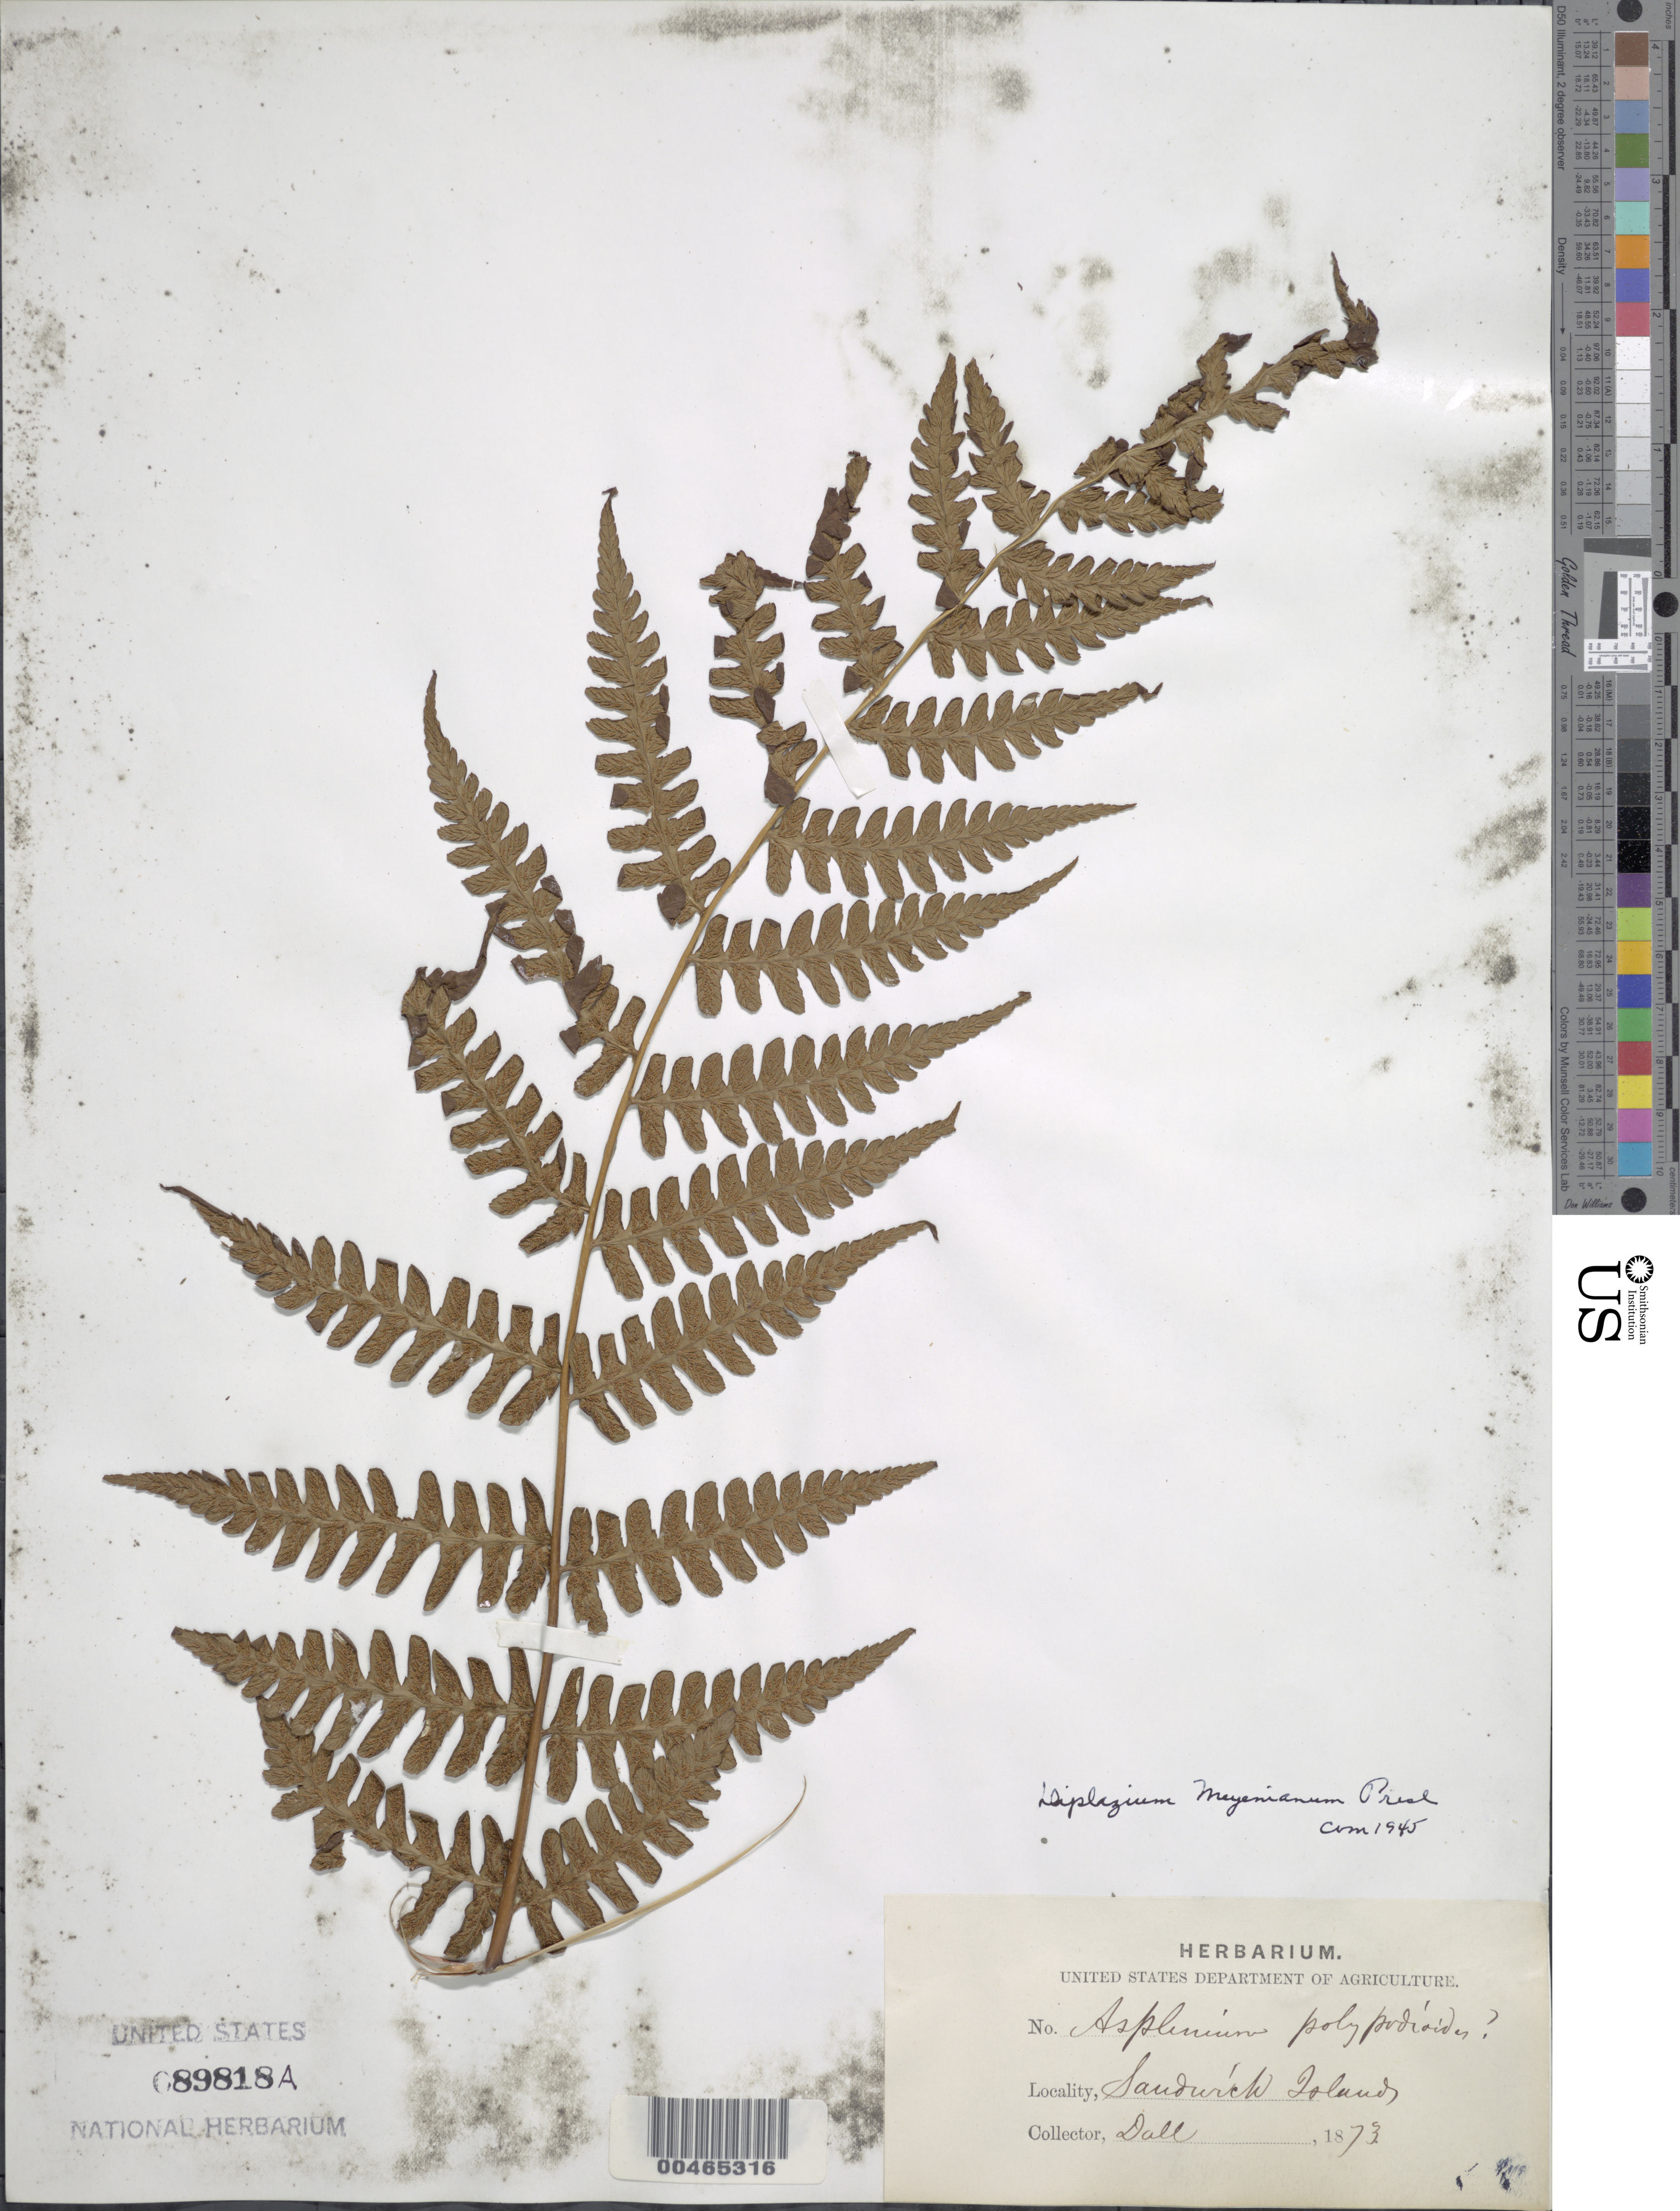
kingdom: Plantae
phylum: Tracheophyta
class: Polypodiopsida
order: Polypodiales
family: Athyriaceae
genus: Diplazium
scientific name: Diplazium sandwichianum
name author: (C. Presl) Diels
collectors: -. Dall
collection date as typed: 1873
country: United States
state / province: Hawaii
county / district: Honolulu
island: Oahu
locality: Sandwich Islands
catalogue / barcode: US 89818